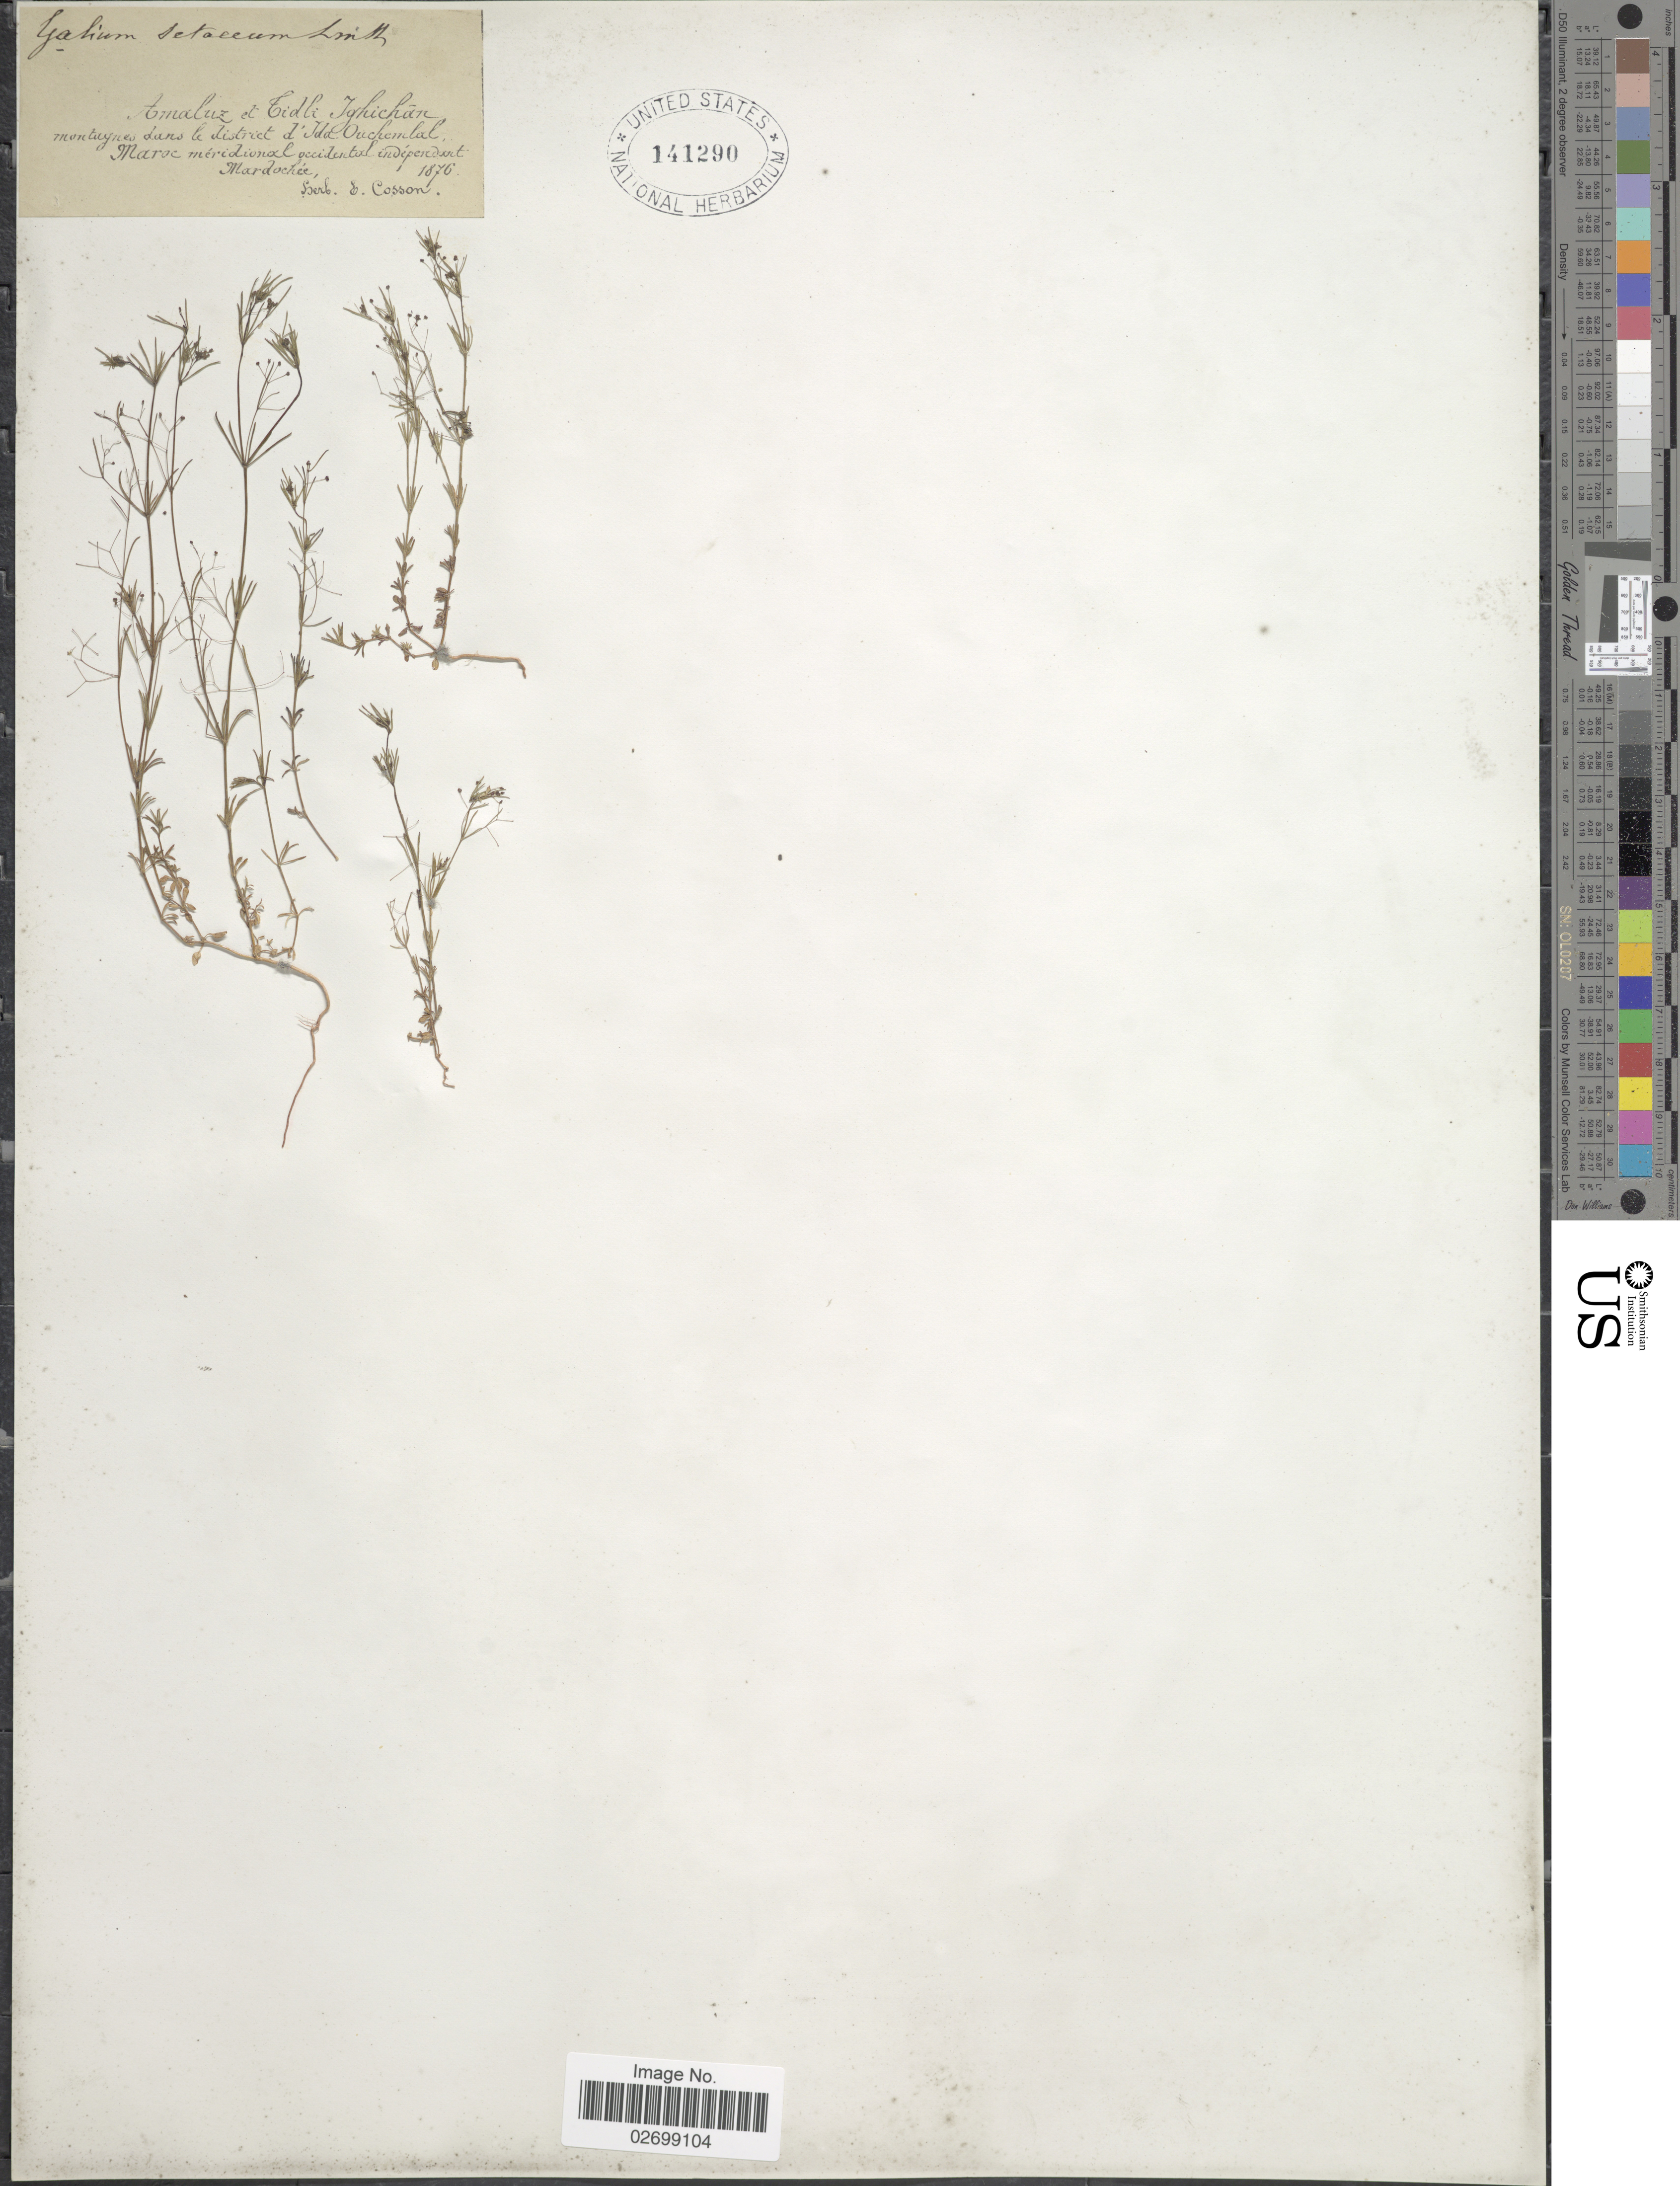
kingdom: Plantae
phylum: Tracheophyta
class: Magnoliopsida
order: Gentianales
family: Rubiaceae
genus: Galium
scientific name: Galium setaceum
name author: Lam.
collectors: ex herb. E. Cosson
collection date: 1876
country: Morocco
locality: Moaroc meridonal occidental independant Mardochee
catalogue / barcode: US 141290